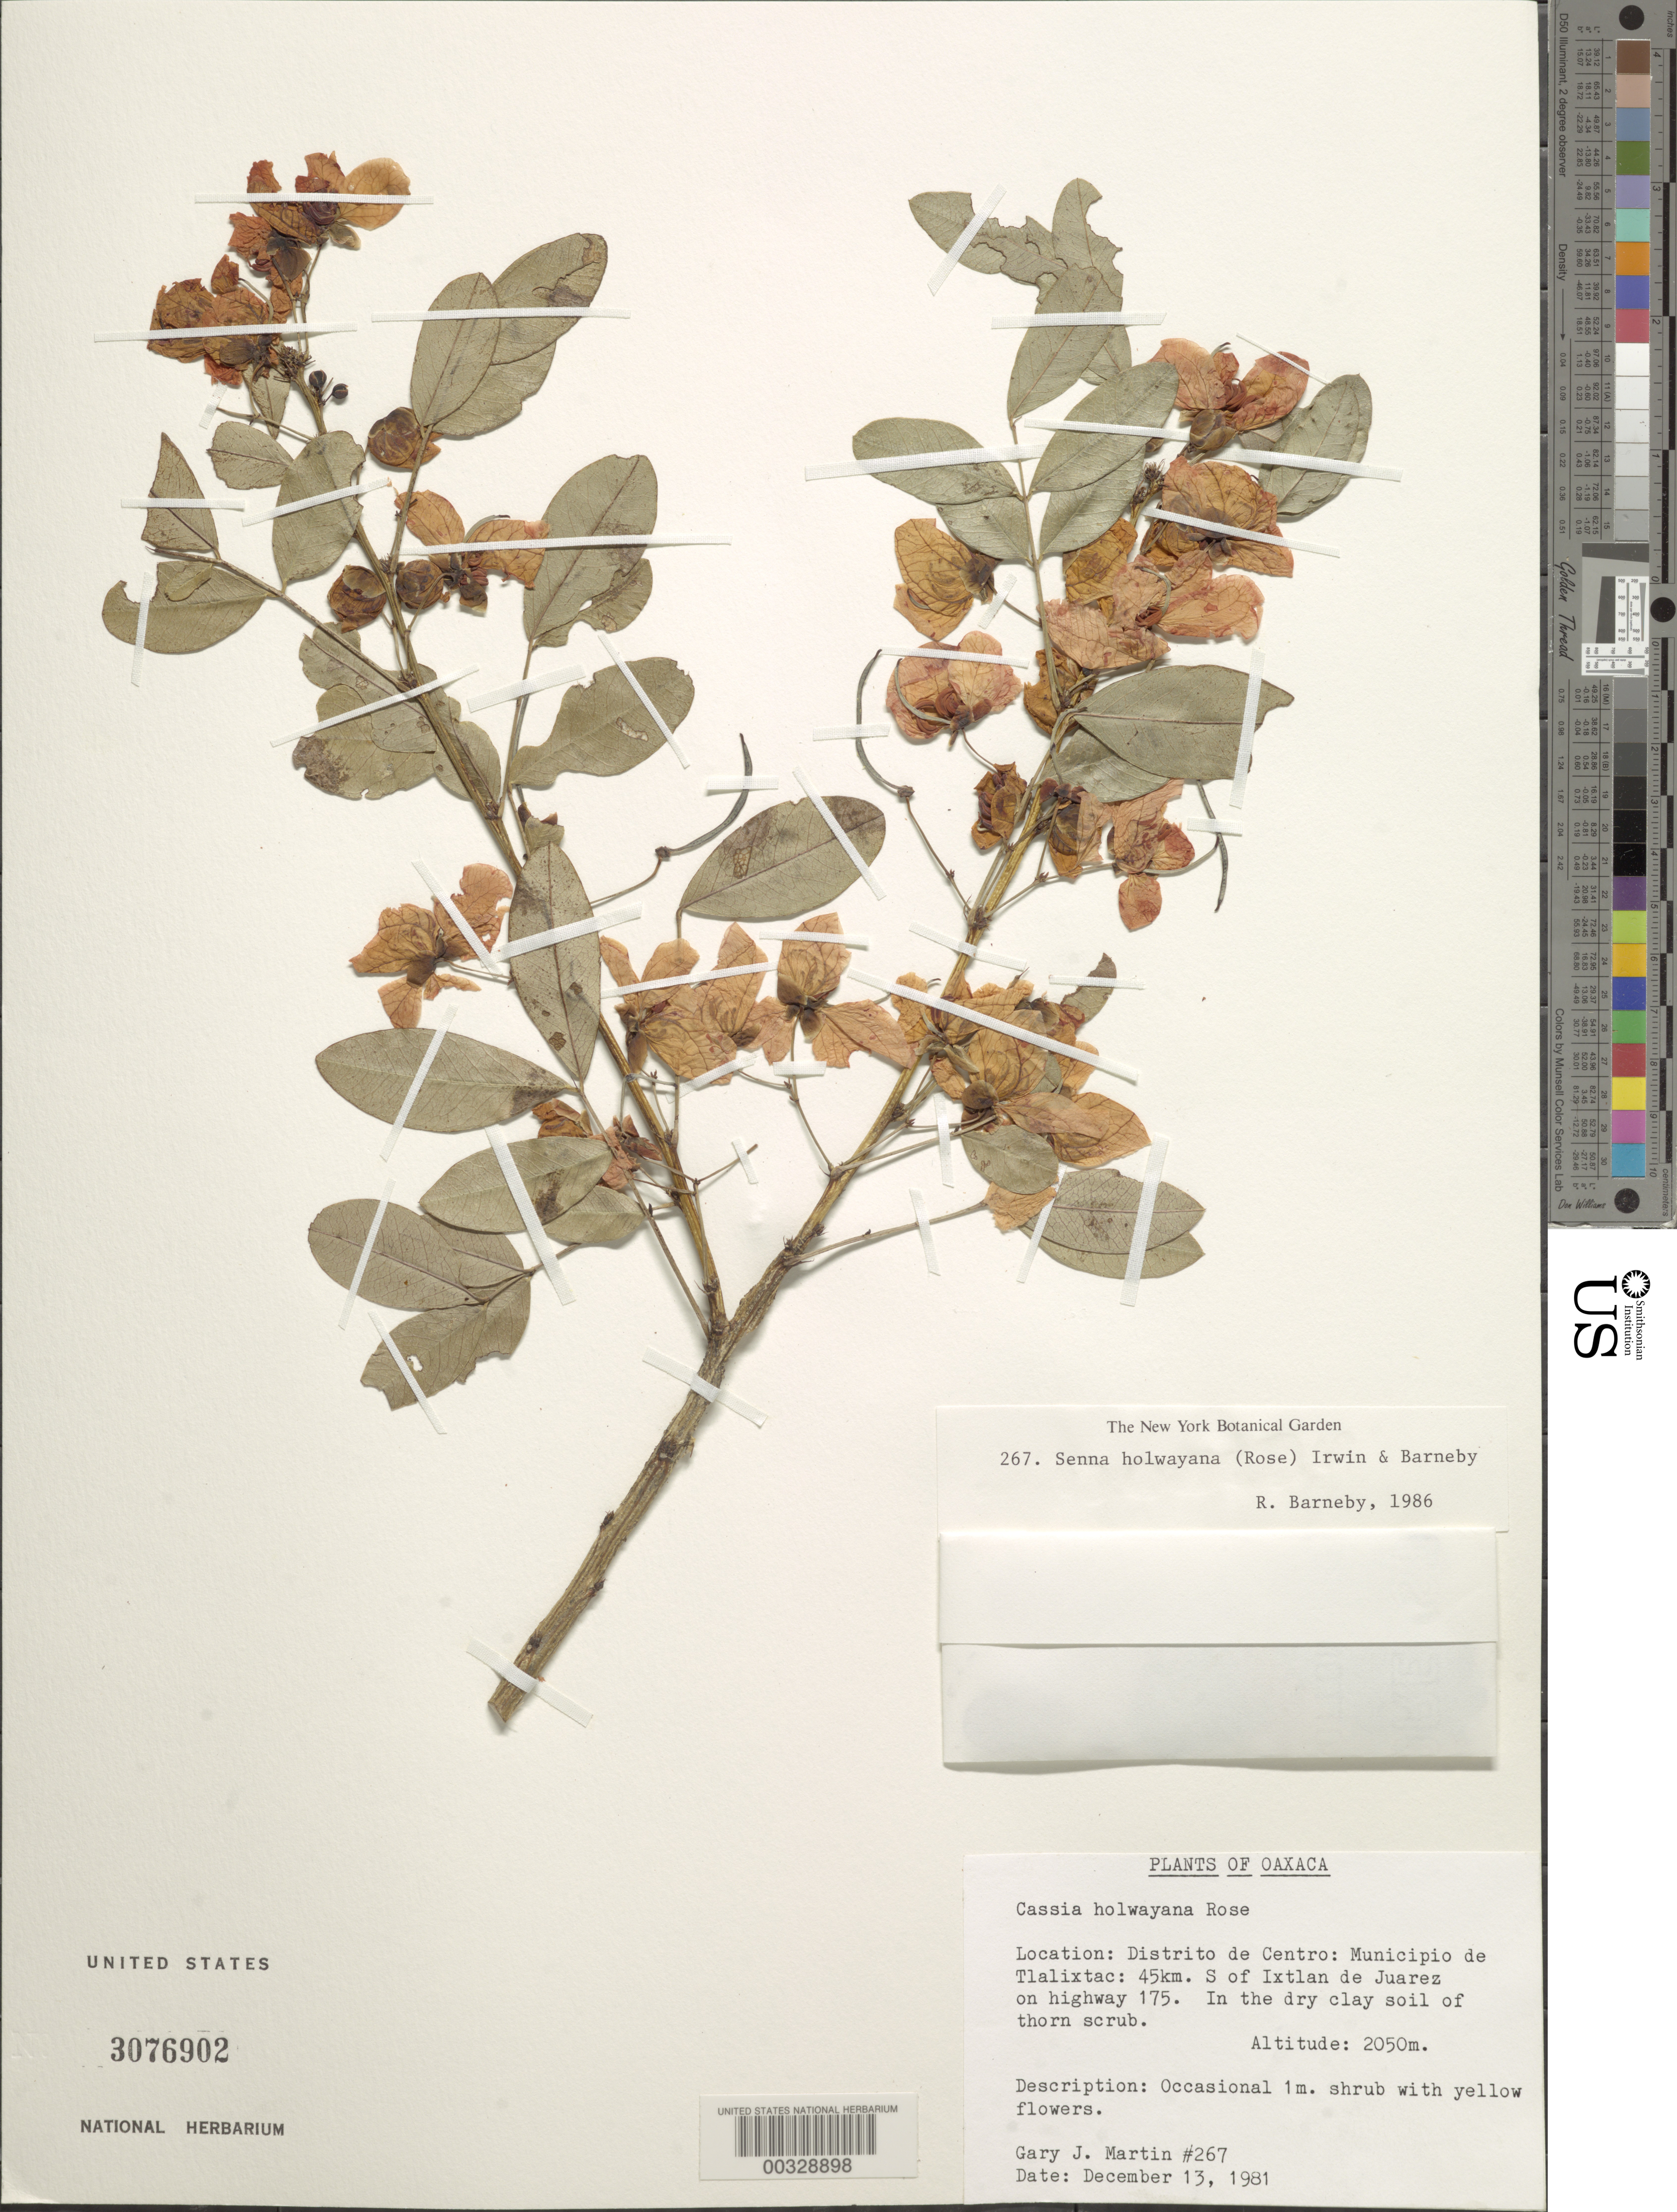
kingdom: Plantae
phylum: Tracheophyta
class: Magnoliopsida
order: Fabales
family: Fabaceae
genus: Senna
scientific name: Senna holwayana var. holwayana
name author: (Rose) H.S. Irwin & Barneby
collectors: G. J. Martin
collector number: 267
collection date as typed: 13 Dec 1981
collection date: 1981-12-13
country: Mexico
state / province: Oaxaca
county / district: Santa Maria Tlalixtac / Tlalixtac De Cabrera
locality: Central; tlalixtac, 45 km S of ixtlan de juarez on highway 175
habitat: Dry clay soil of thorn scrub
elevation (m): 2050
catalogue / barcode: US 3076902